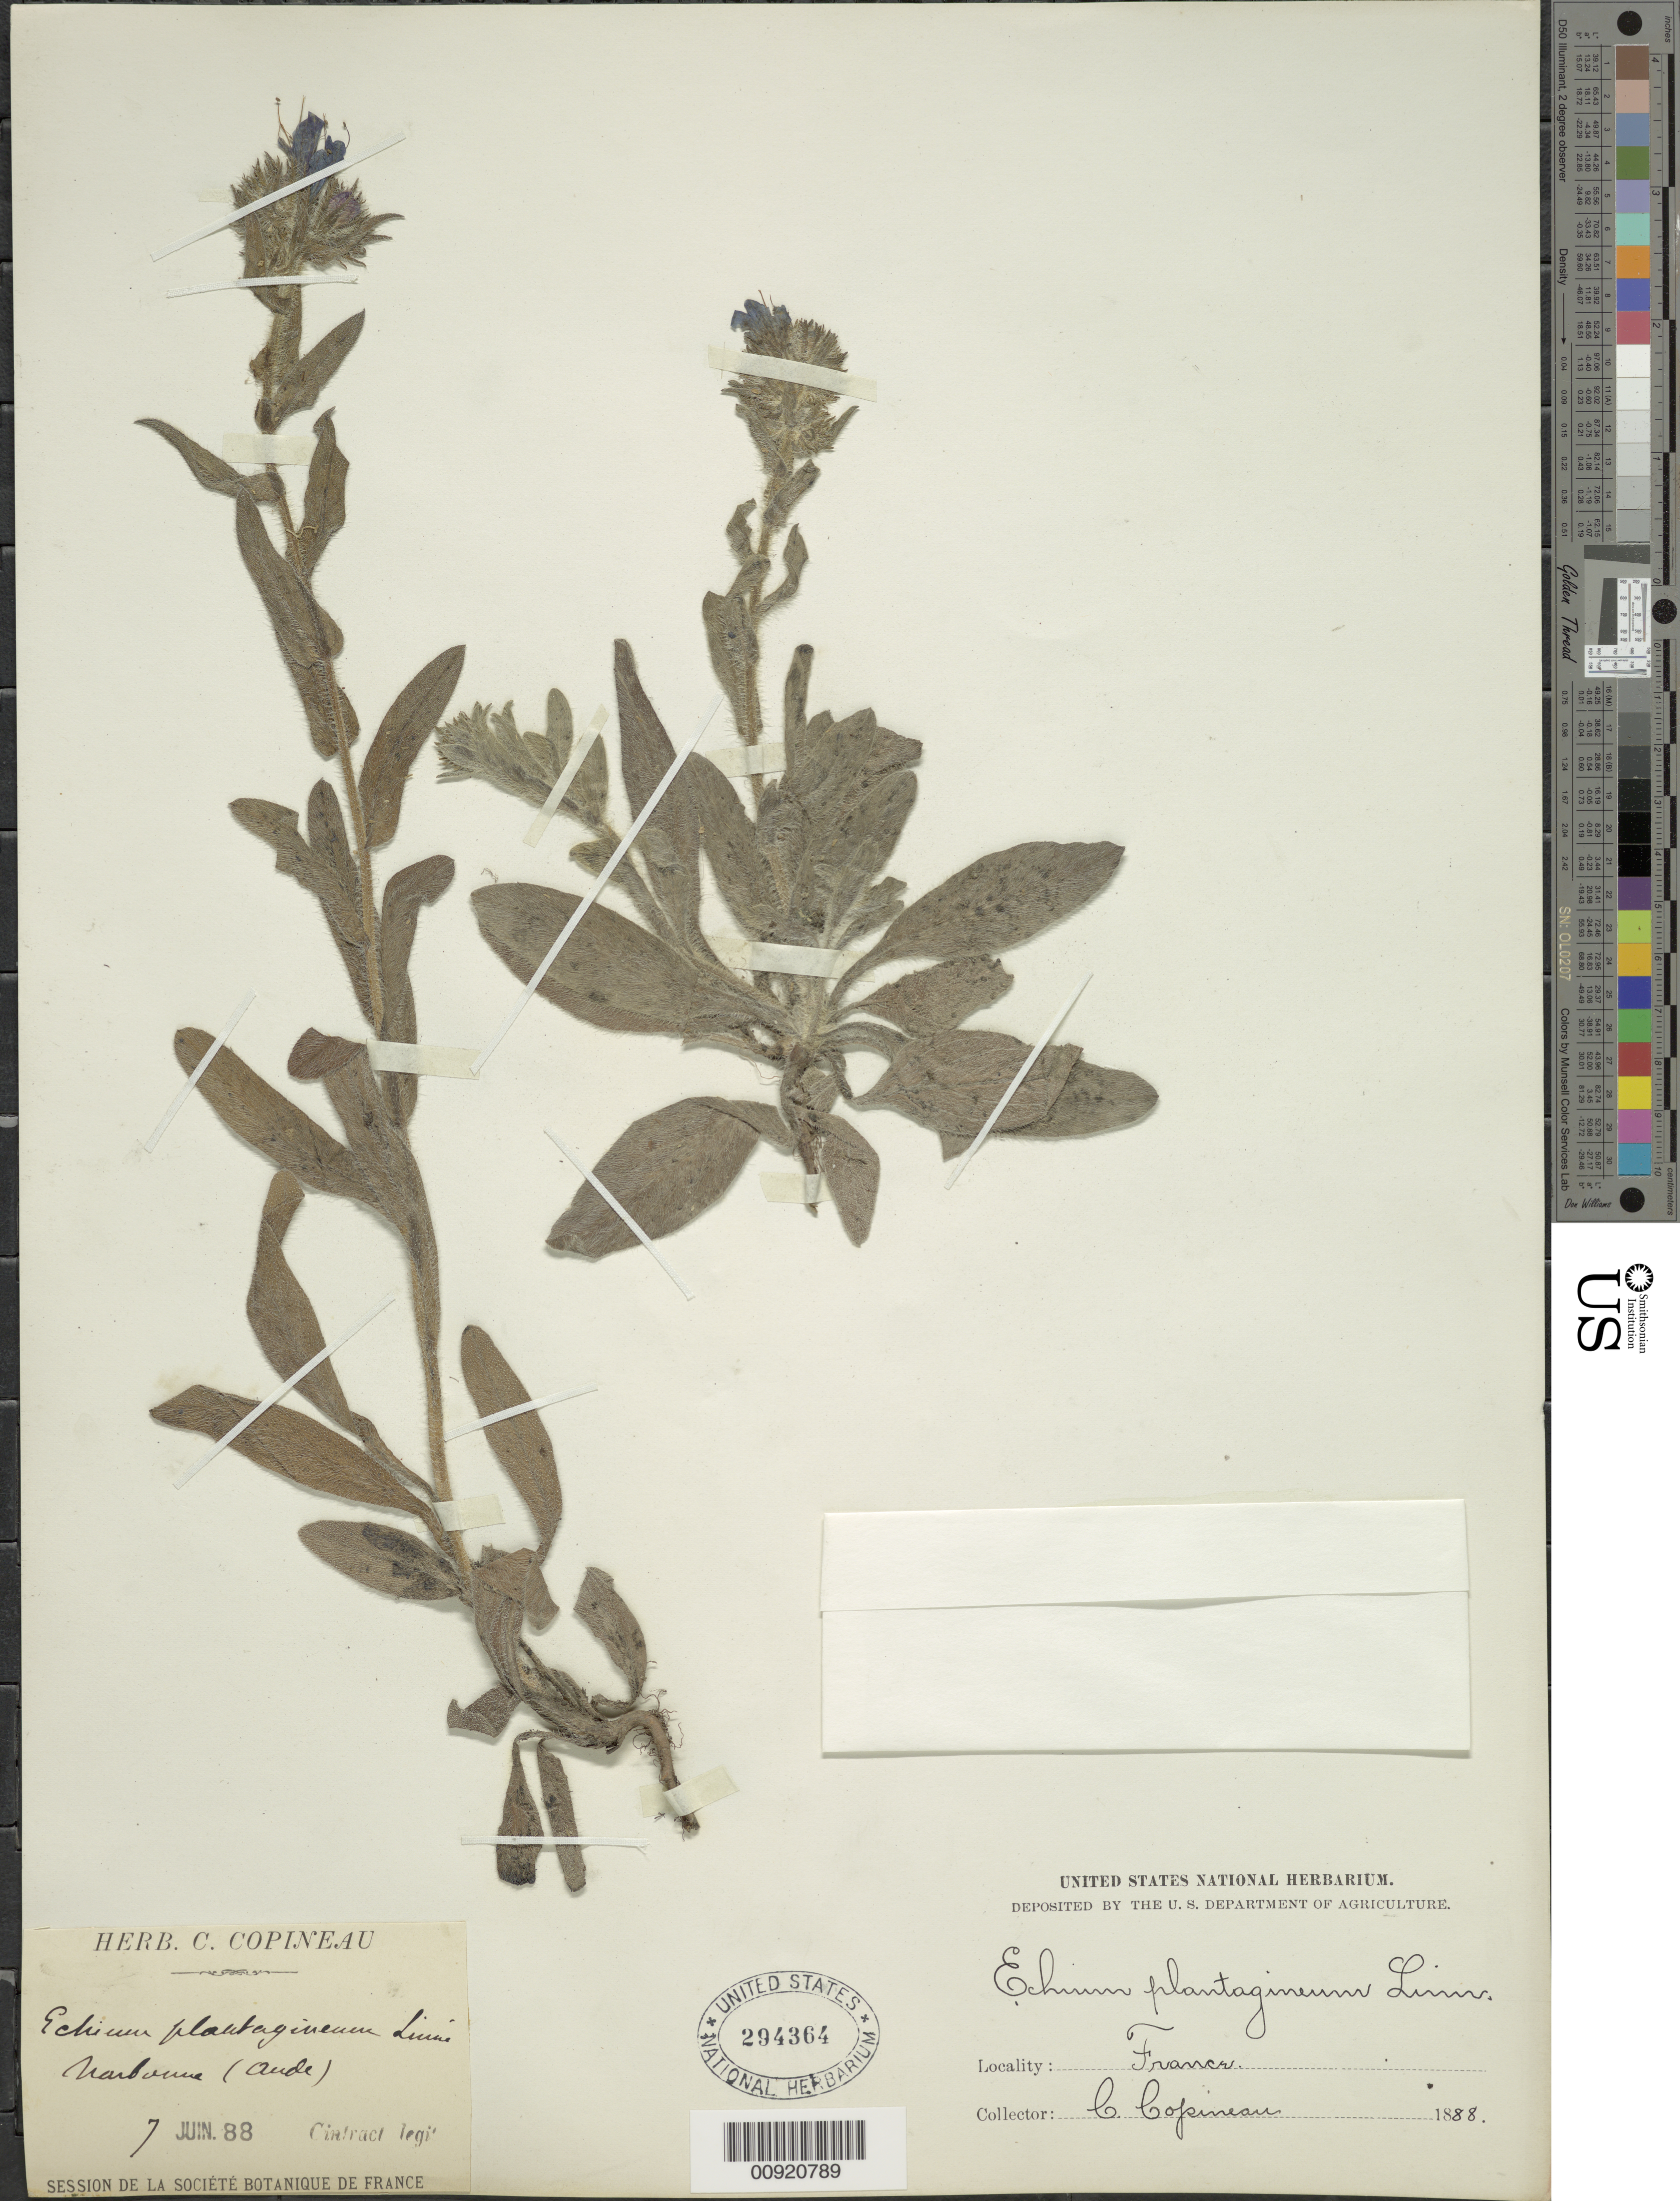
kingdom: Plantae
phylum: Tracheophyta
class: Magnoliopsida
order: Boraginales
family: Boraginaceae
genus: Echium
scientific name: Echium plantagineum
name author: L.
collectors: Cintract, --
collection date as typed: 07 Jun 1888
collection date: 1888-06-07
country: France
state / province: Occitanie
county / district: Aude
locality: [ ] (Aude)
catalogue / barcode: US 294364